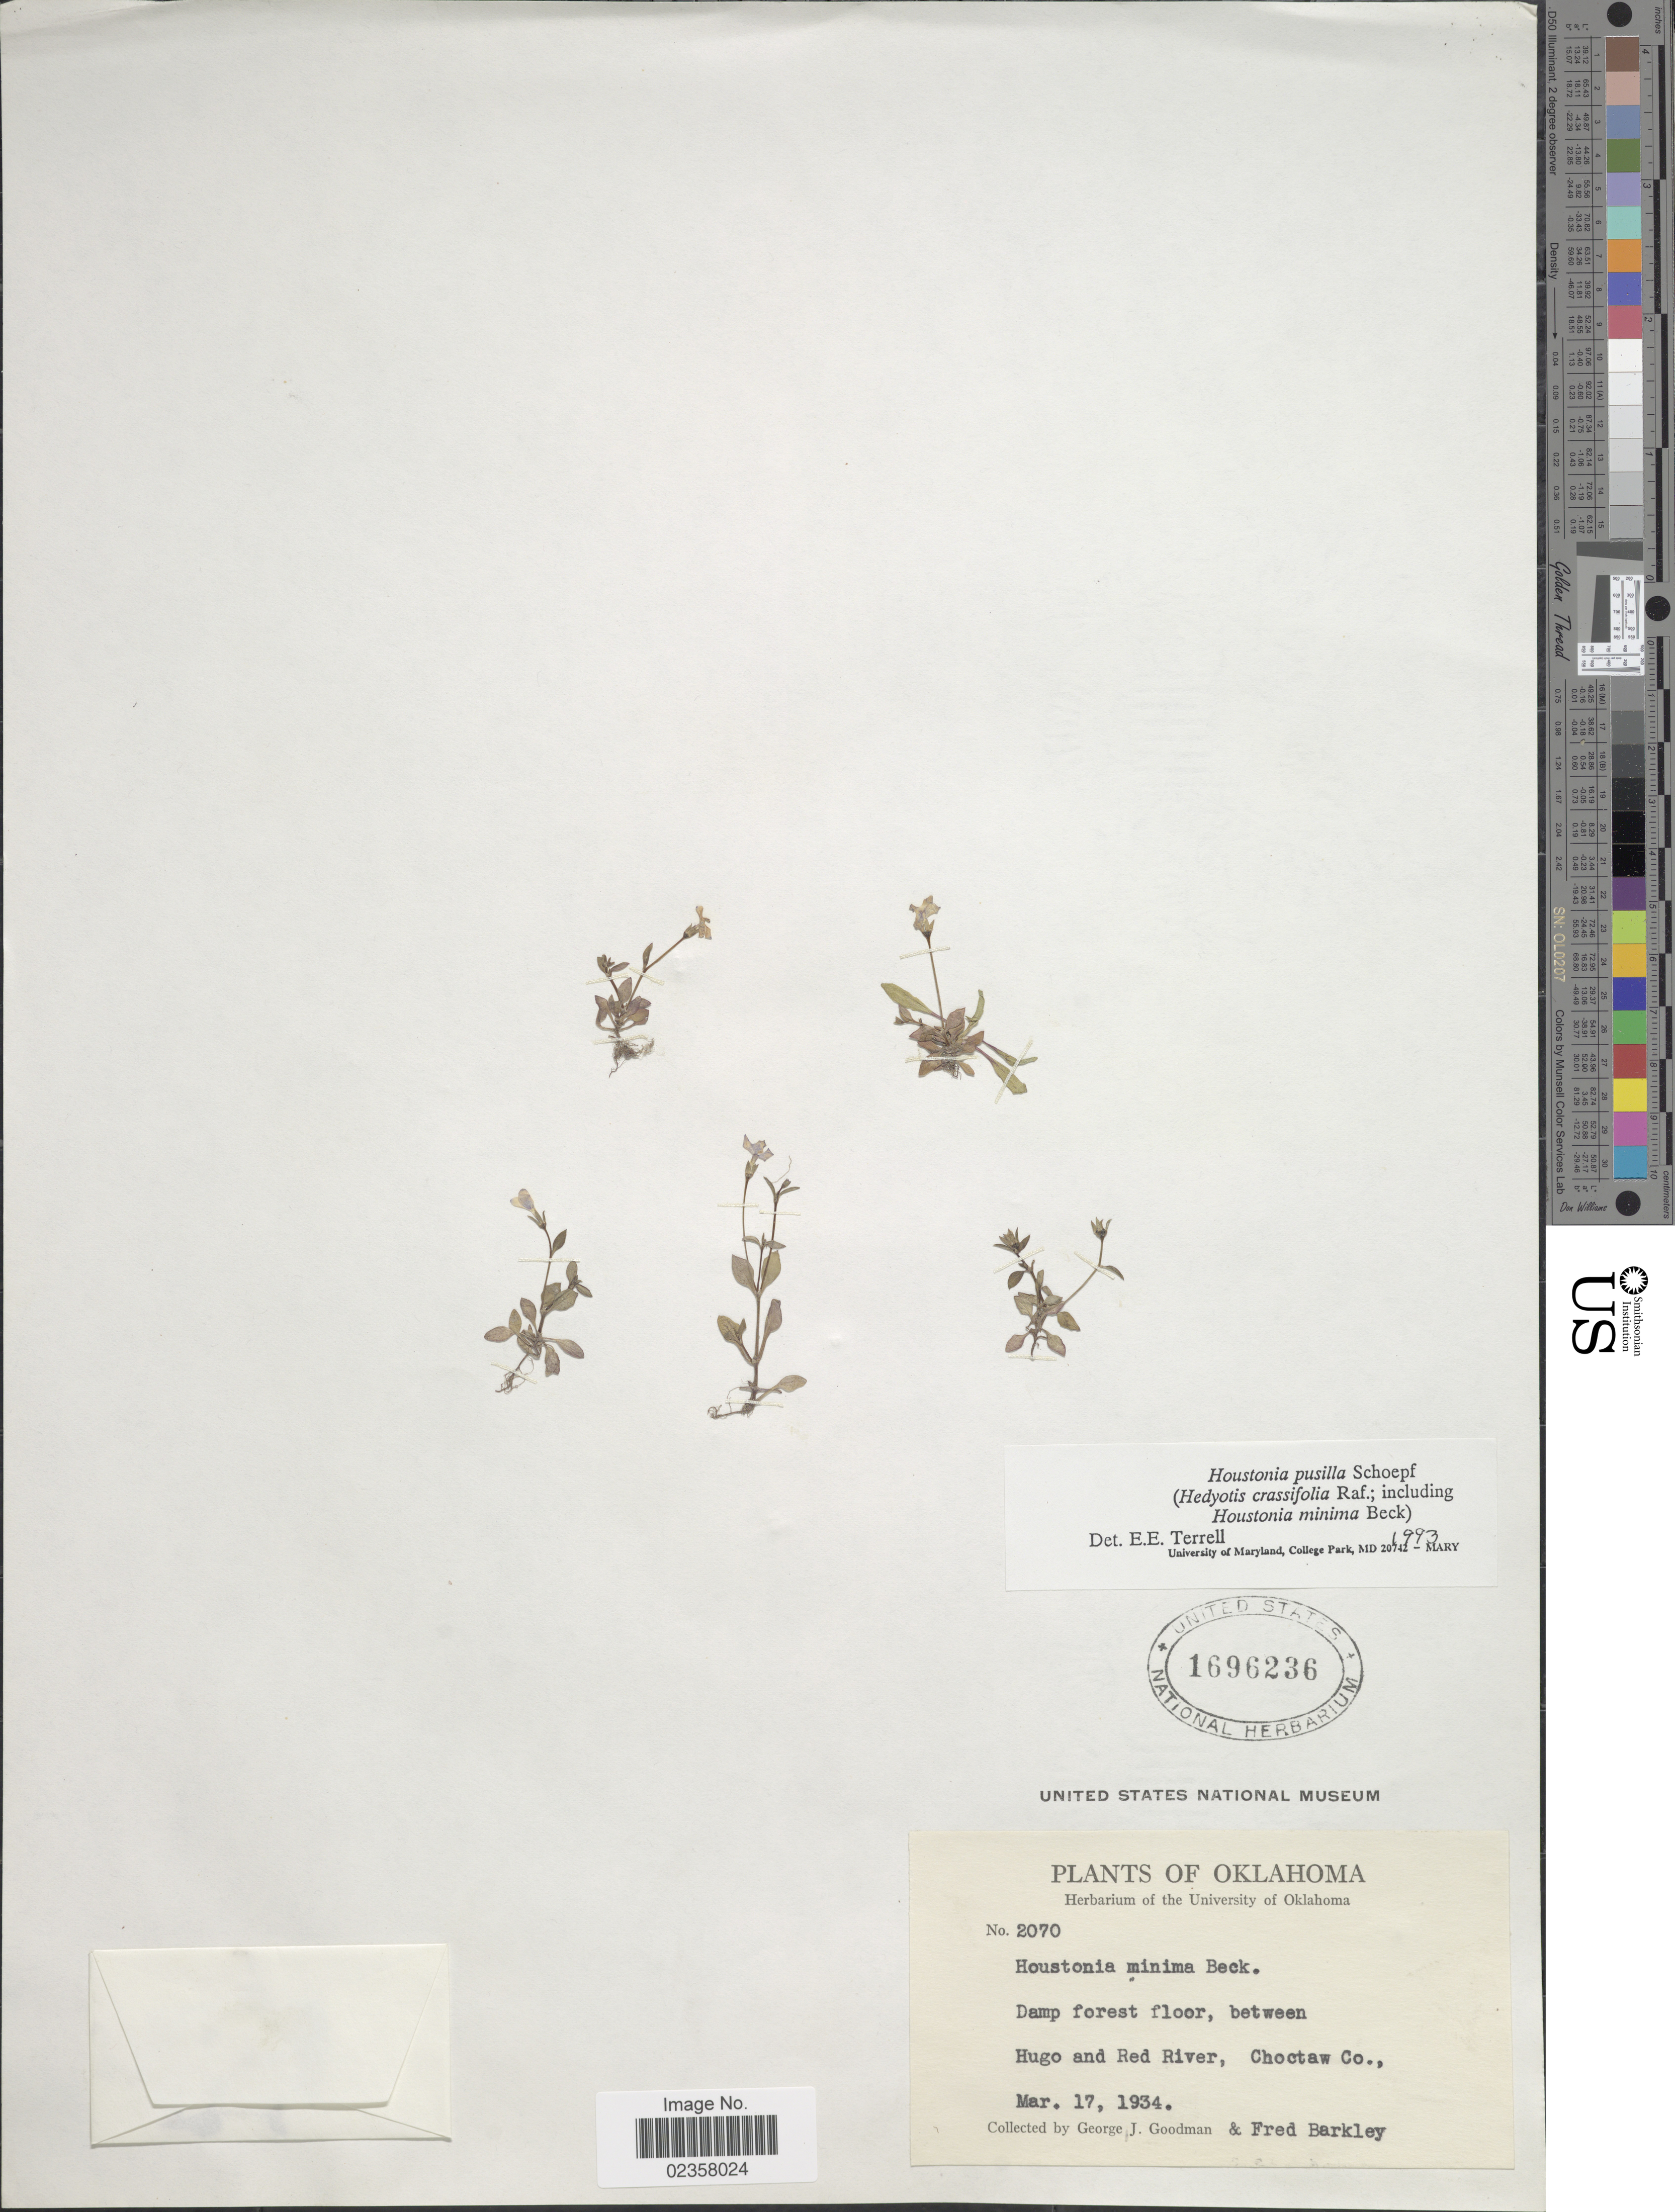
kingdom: Plantae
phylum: Tracheophyta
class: Magnoliopsida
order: Gentianales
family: Rubiaceae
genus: Houstonia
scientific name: Houstonia pusilla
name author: Schoepf.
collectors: G. J. Goodman & F. A. Barkley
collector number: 2070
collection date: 1934-03-17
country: United States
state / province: Oklahoma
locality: Oklahoma. Damp forest floor, between Hugo and Red River, Choctaw Co.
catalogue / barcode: US 1696236